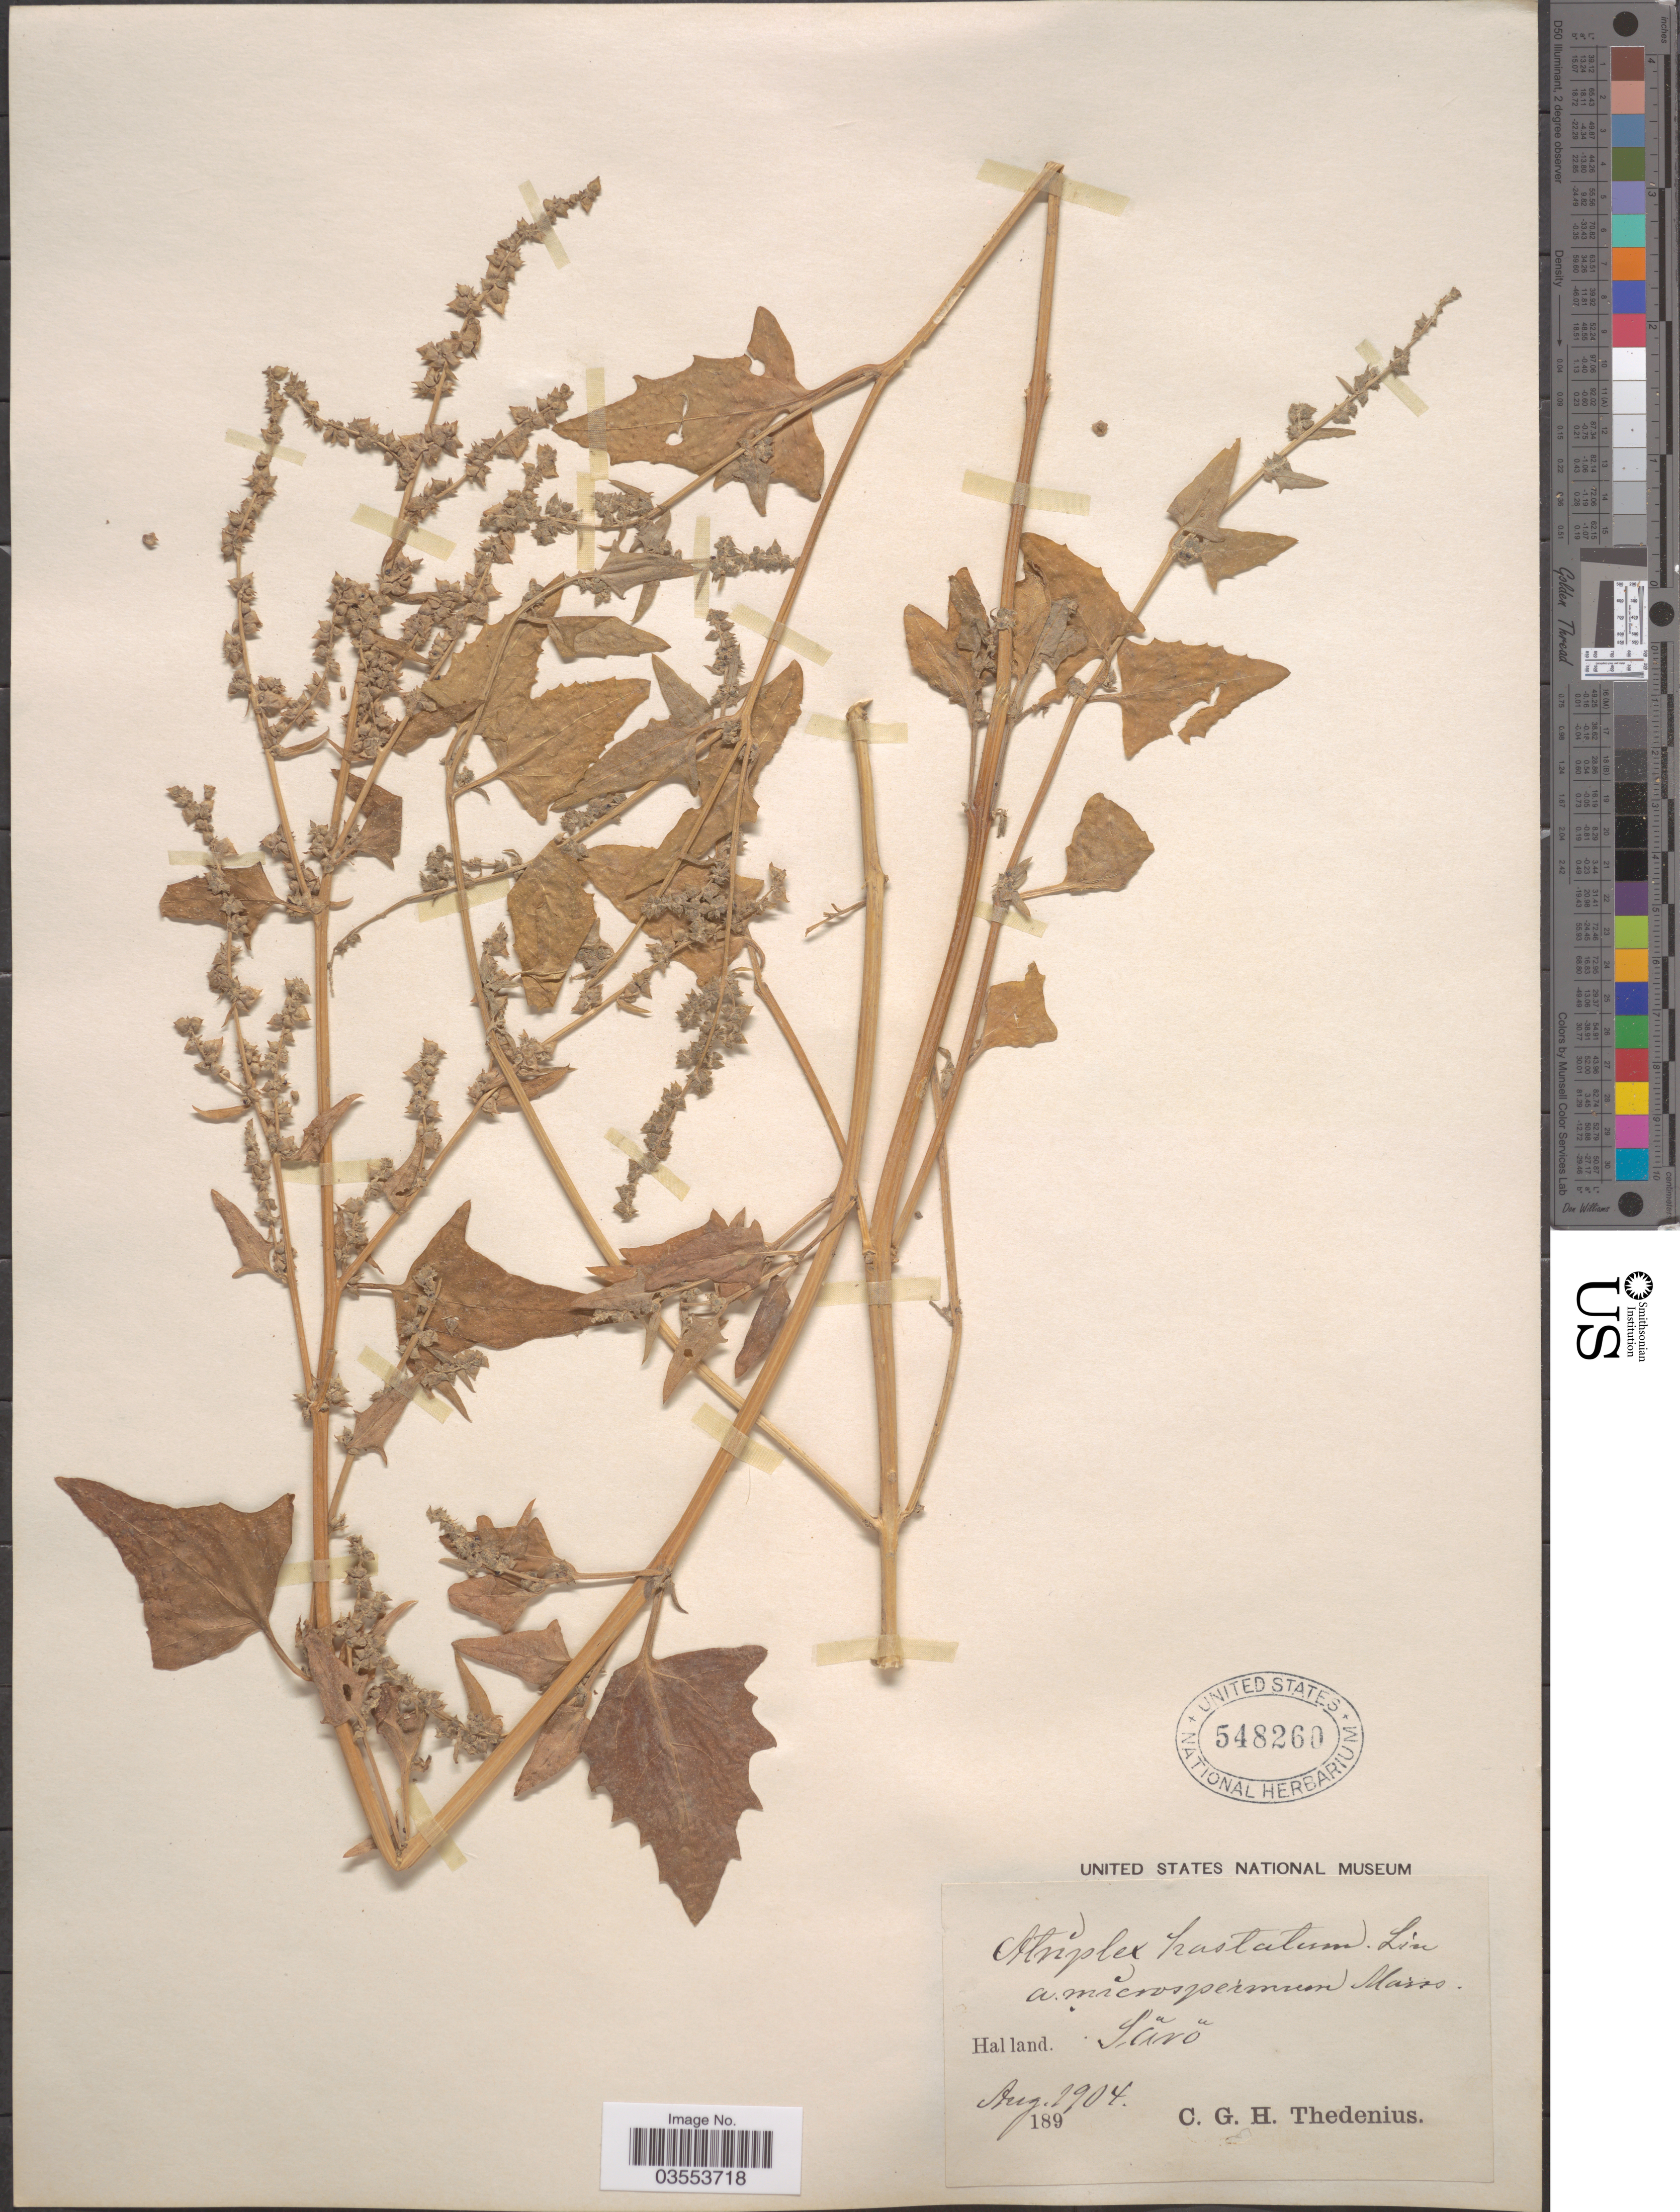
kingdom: Plantae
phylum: Tracheophyta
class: Magnoliopsida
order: Caryophyllales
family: Amaranthaceae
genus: Atriplex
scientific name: Atriplex hastata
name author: L.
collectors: C. Thedenius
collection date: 1904-08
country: Sweden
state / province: Halland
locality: Särö.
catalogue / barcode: US 548260